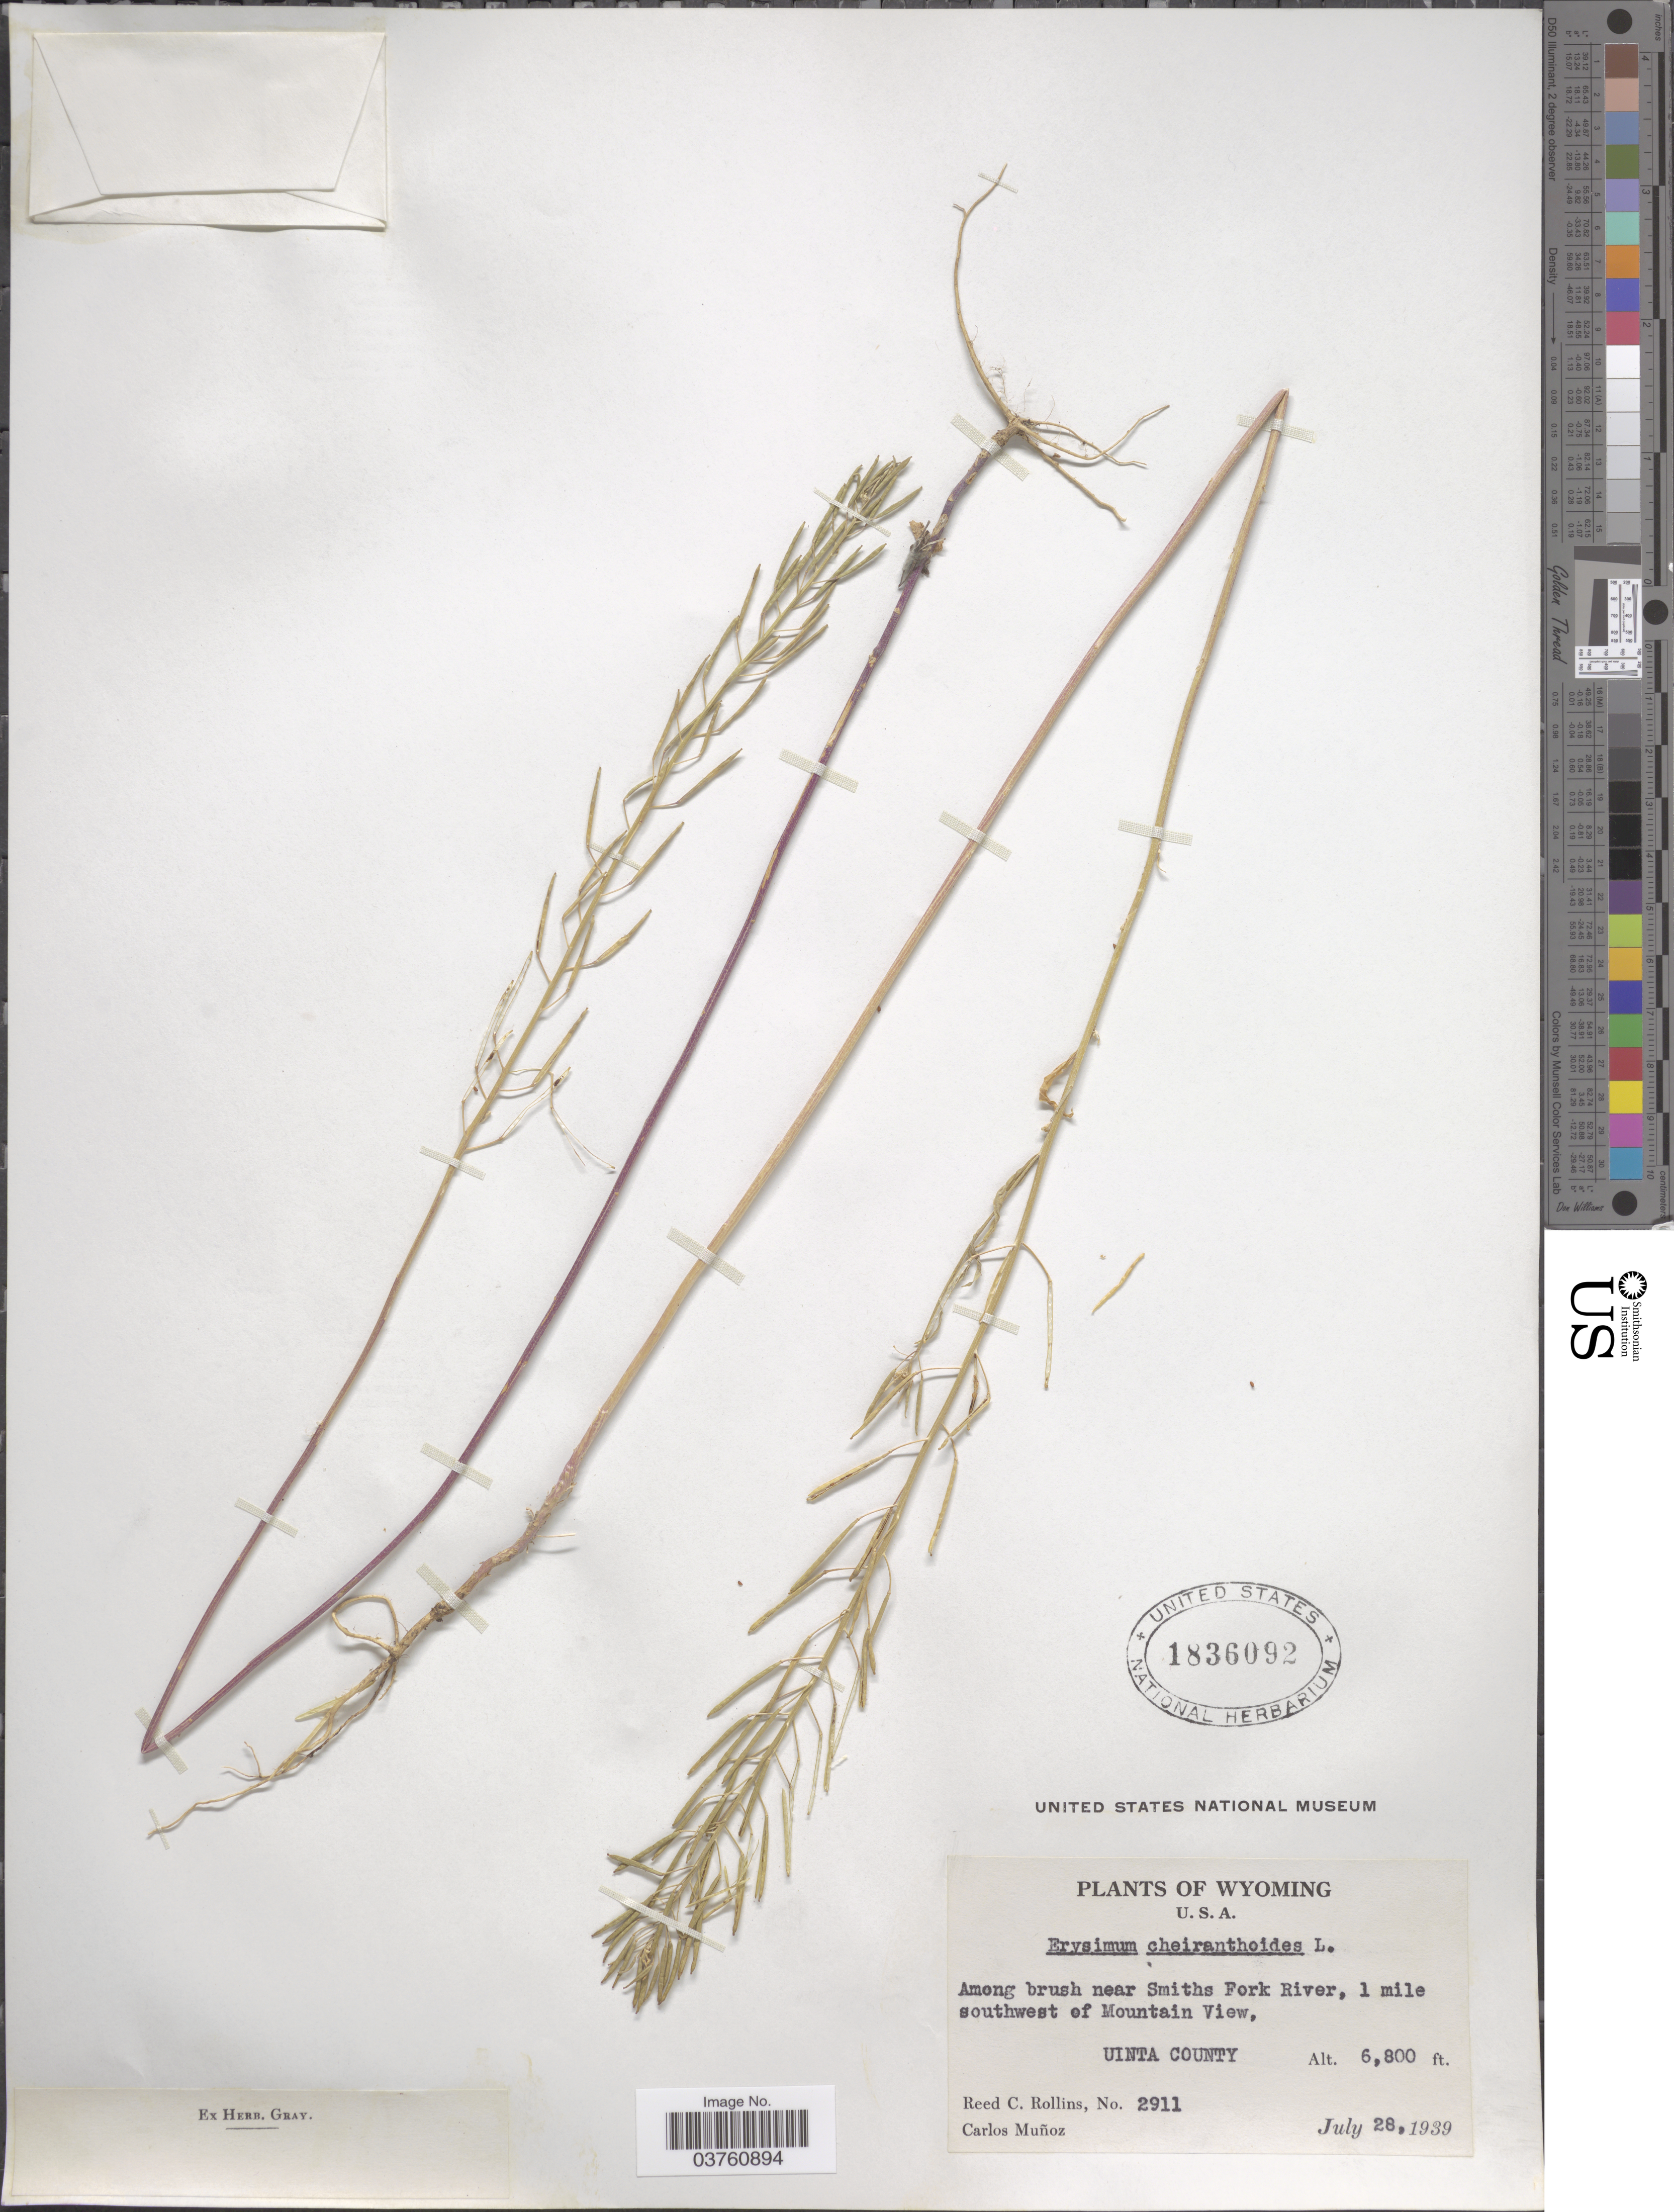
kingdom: Plantae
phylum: Tracheophyta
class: Magnoliopsida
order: Brassicales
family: Brassicaceae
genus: Erysimum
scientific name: Erysimum cheiranthoides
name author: L.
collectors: R. C. Rollins & C. Muñoz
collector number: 2911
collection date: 1939-07-28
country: United States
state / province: Wyoming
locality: Among brush near Smiths Fork River, 1 mile southwest of Mountain View. Uinta County.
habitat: among brush near river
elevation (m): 2073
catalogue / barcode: US 1836092